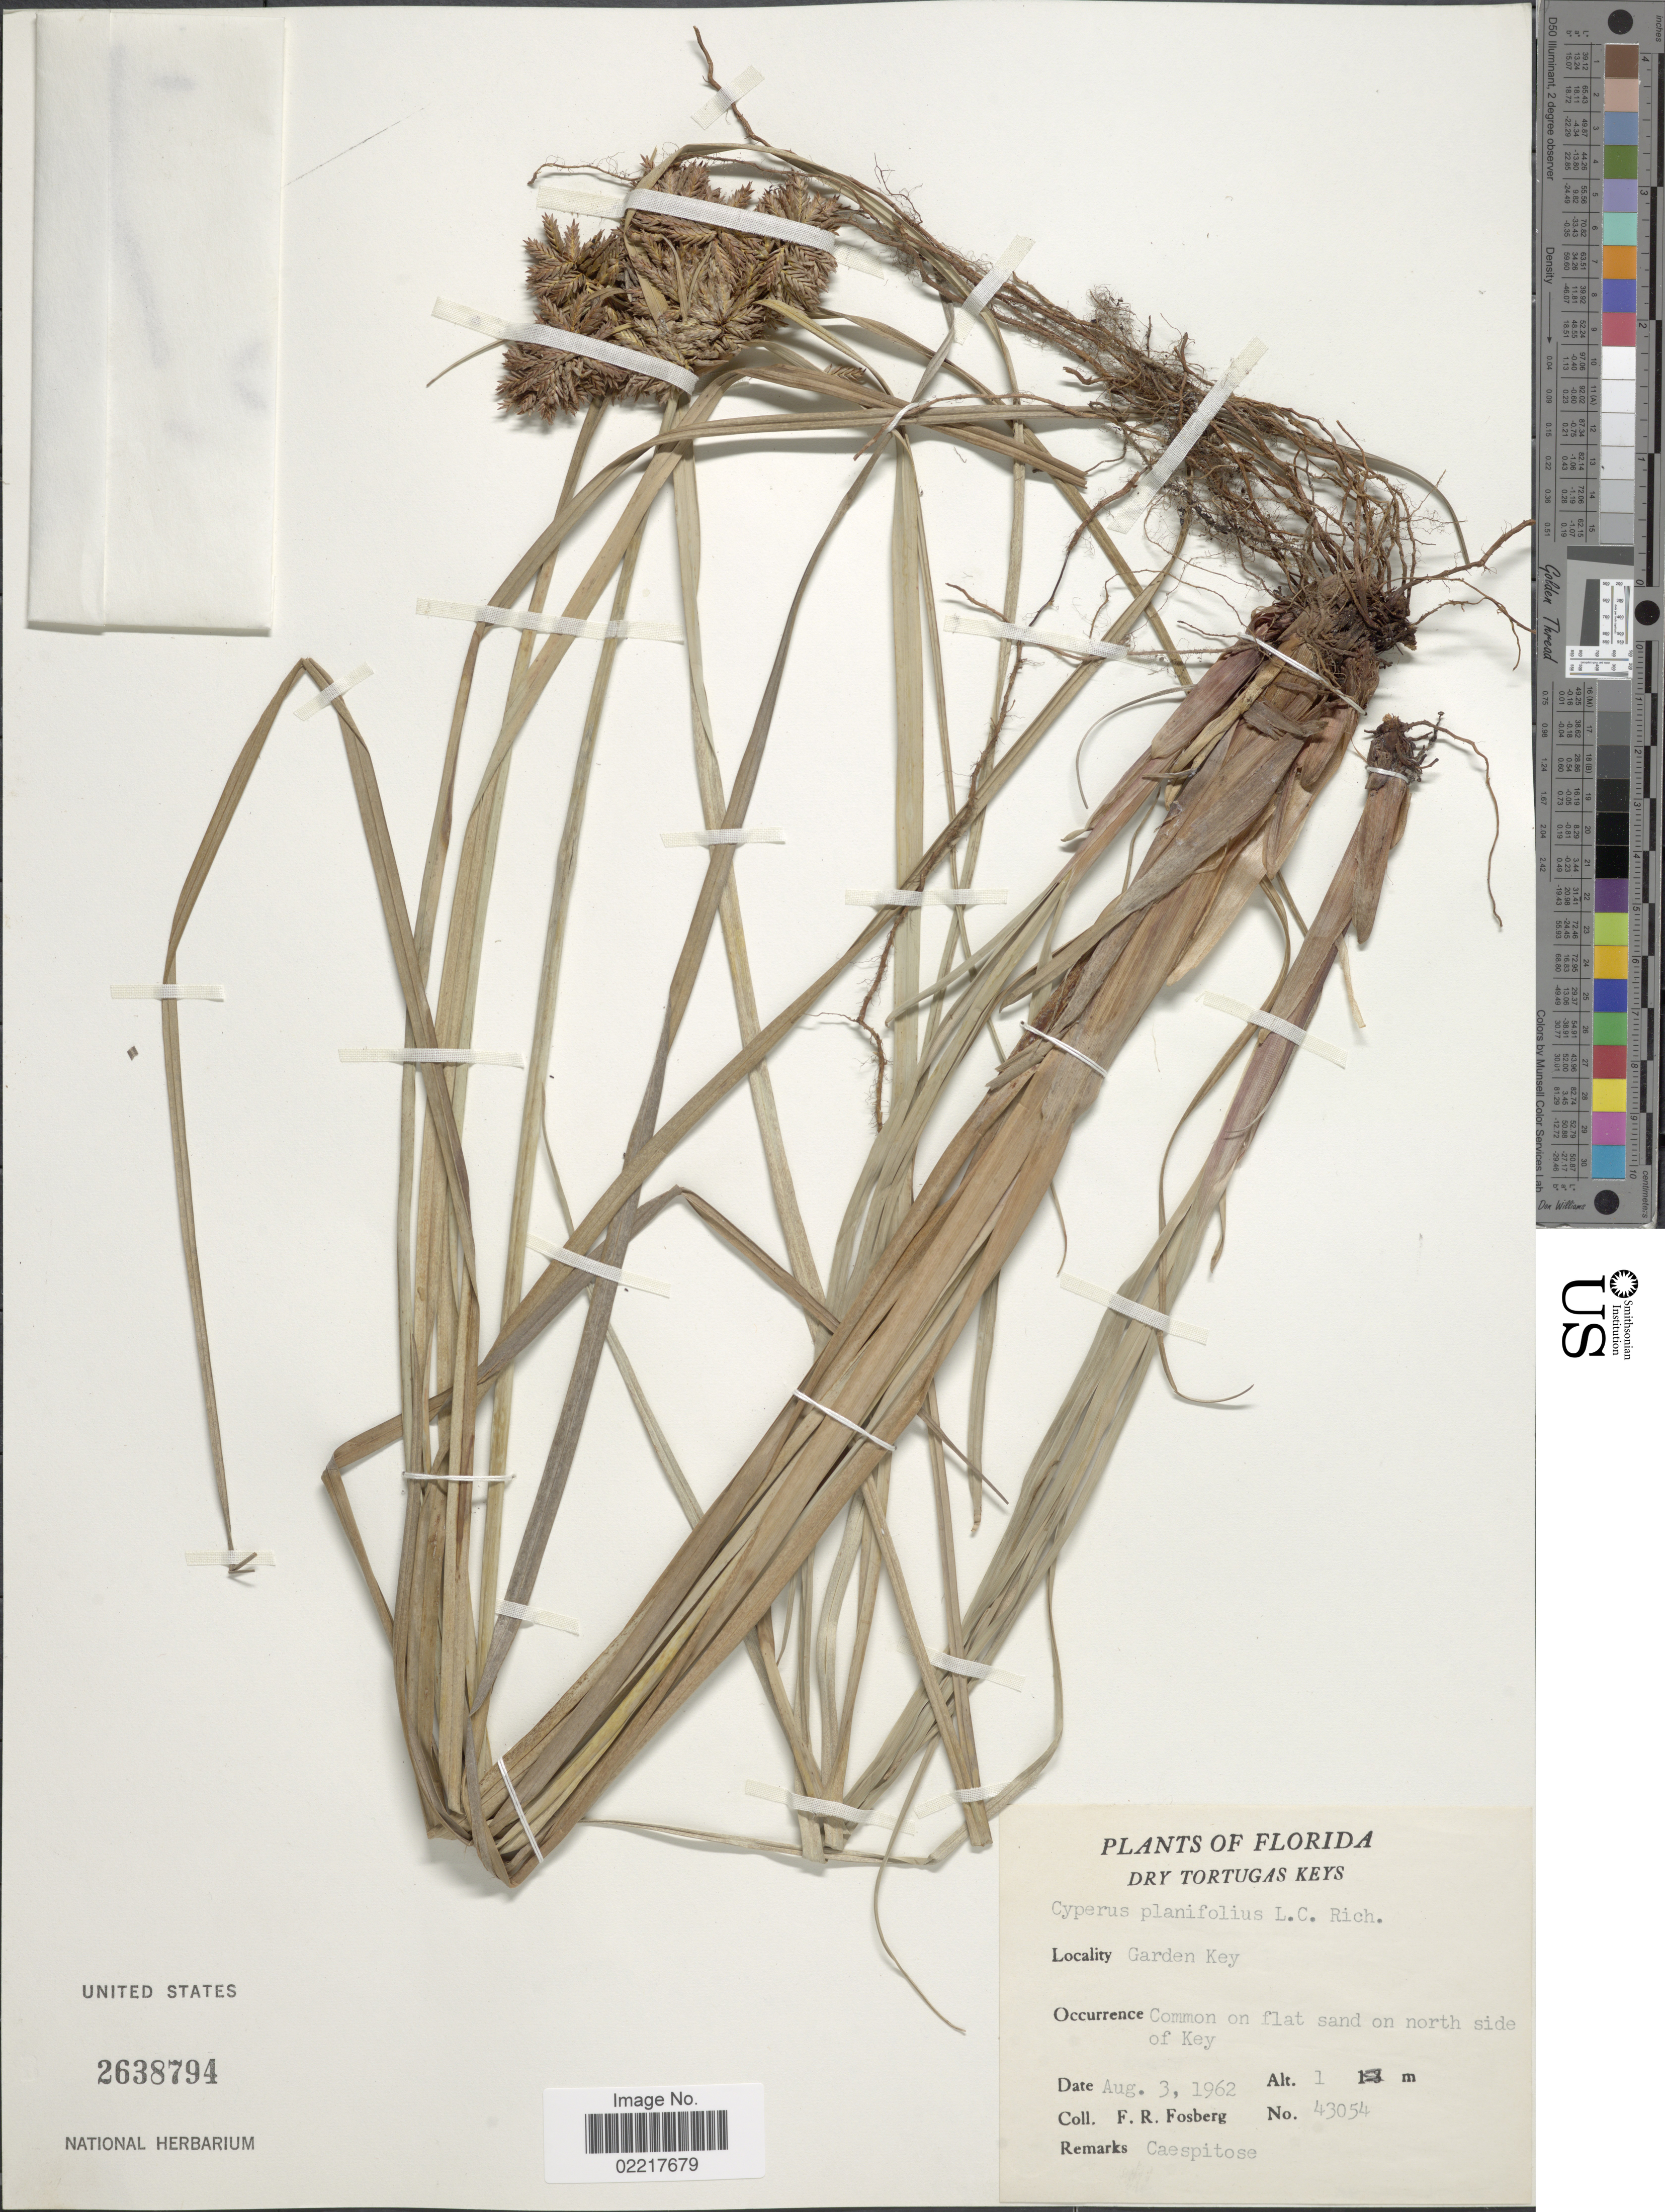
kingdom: Plantae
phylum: Tracheophyta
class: Liliopsida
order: Poales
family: Cyperaceae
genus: Cyperus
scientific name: Cyperus planifolius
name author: Rich.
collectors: F. R. Fosberg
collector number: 43054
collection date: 1962-08-03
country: United States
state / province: Florida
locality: Dry Tortugas Keys, Garden Key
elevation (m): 1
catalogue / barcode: US 2638794